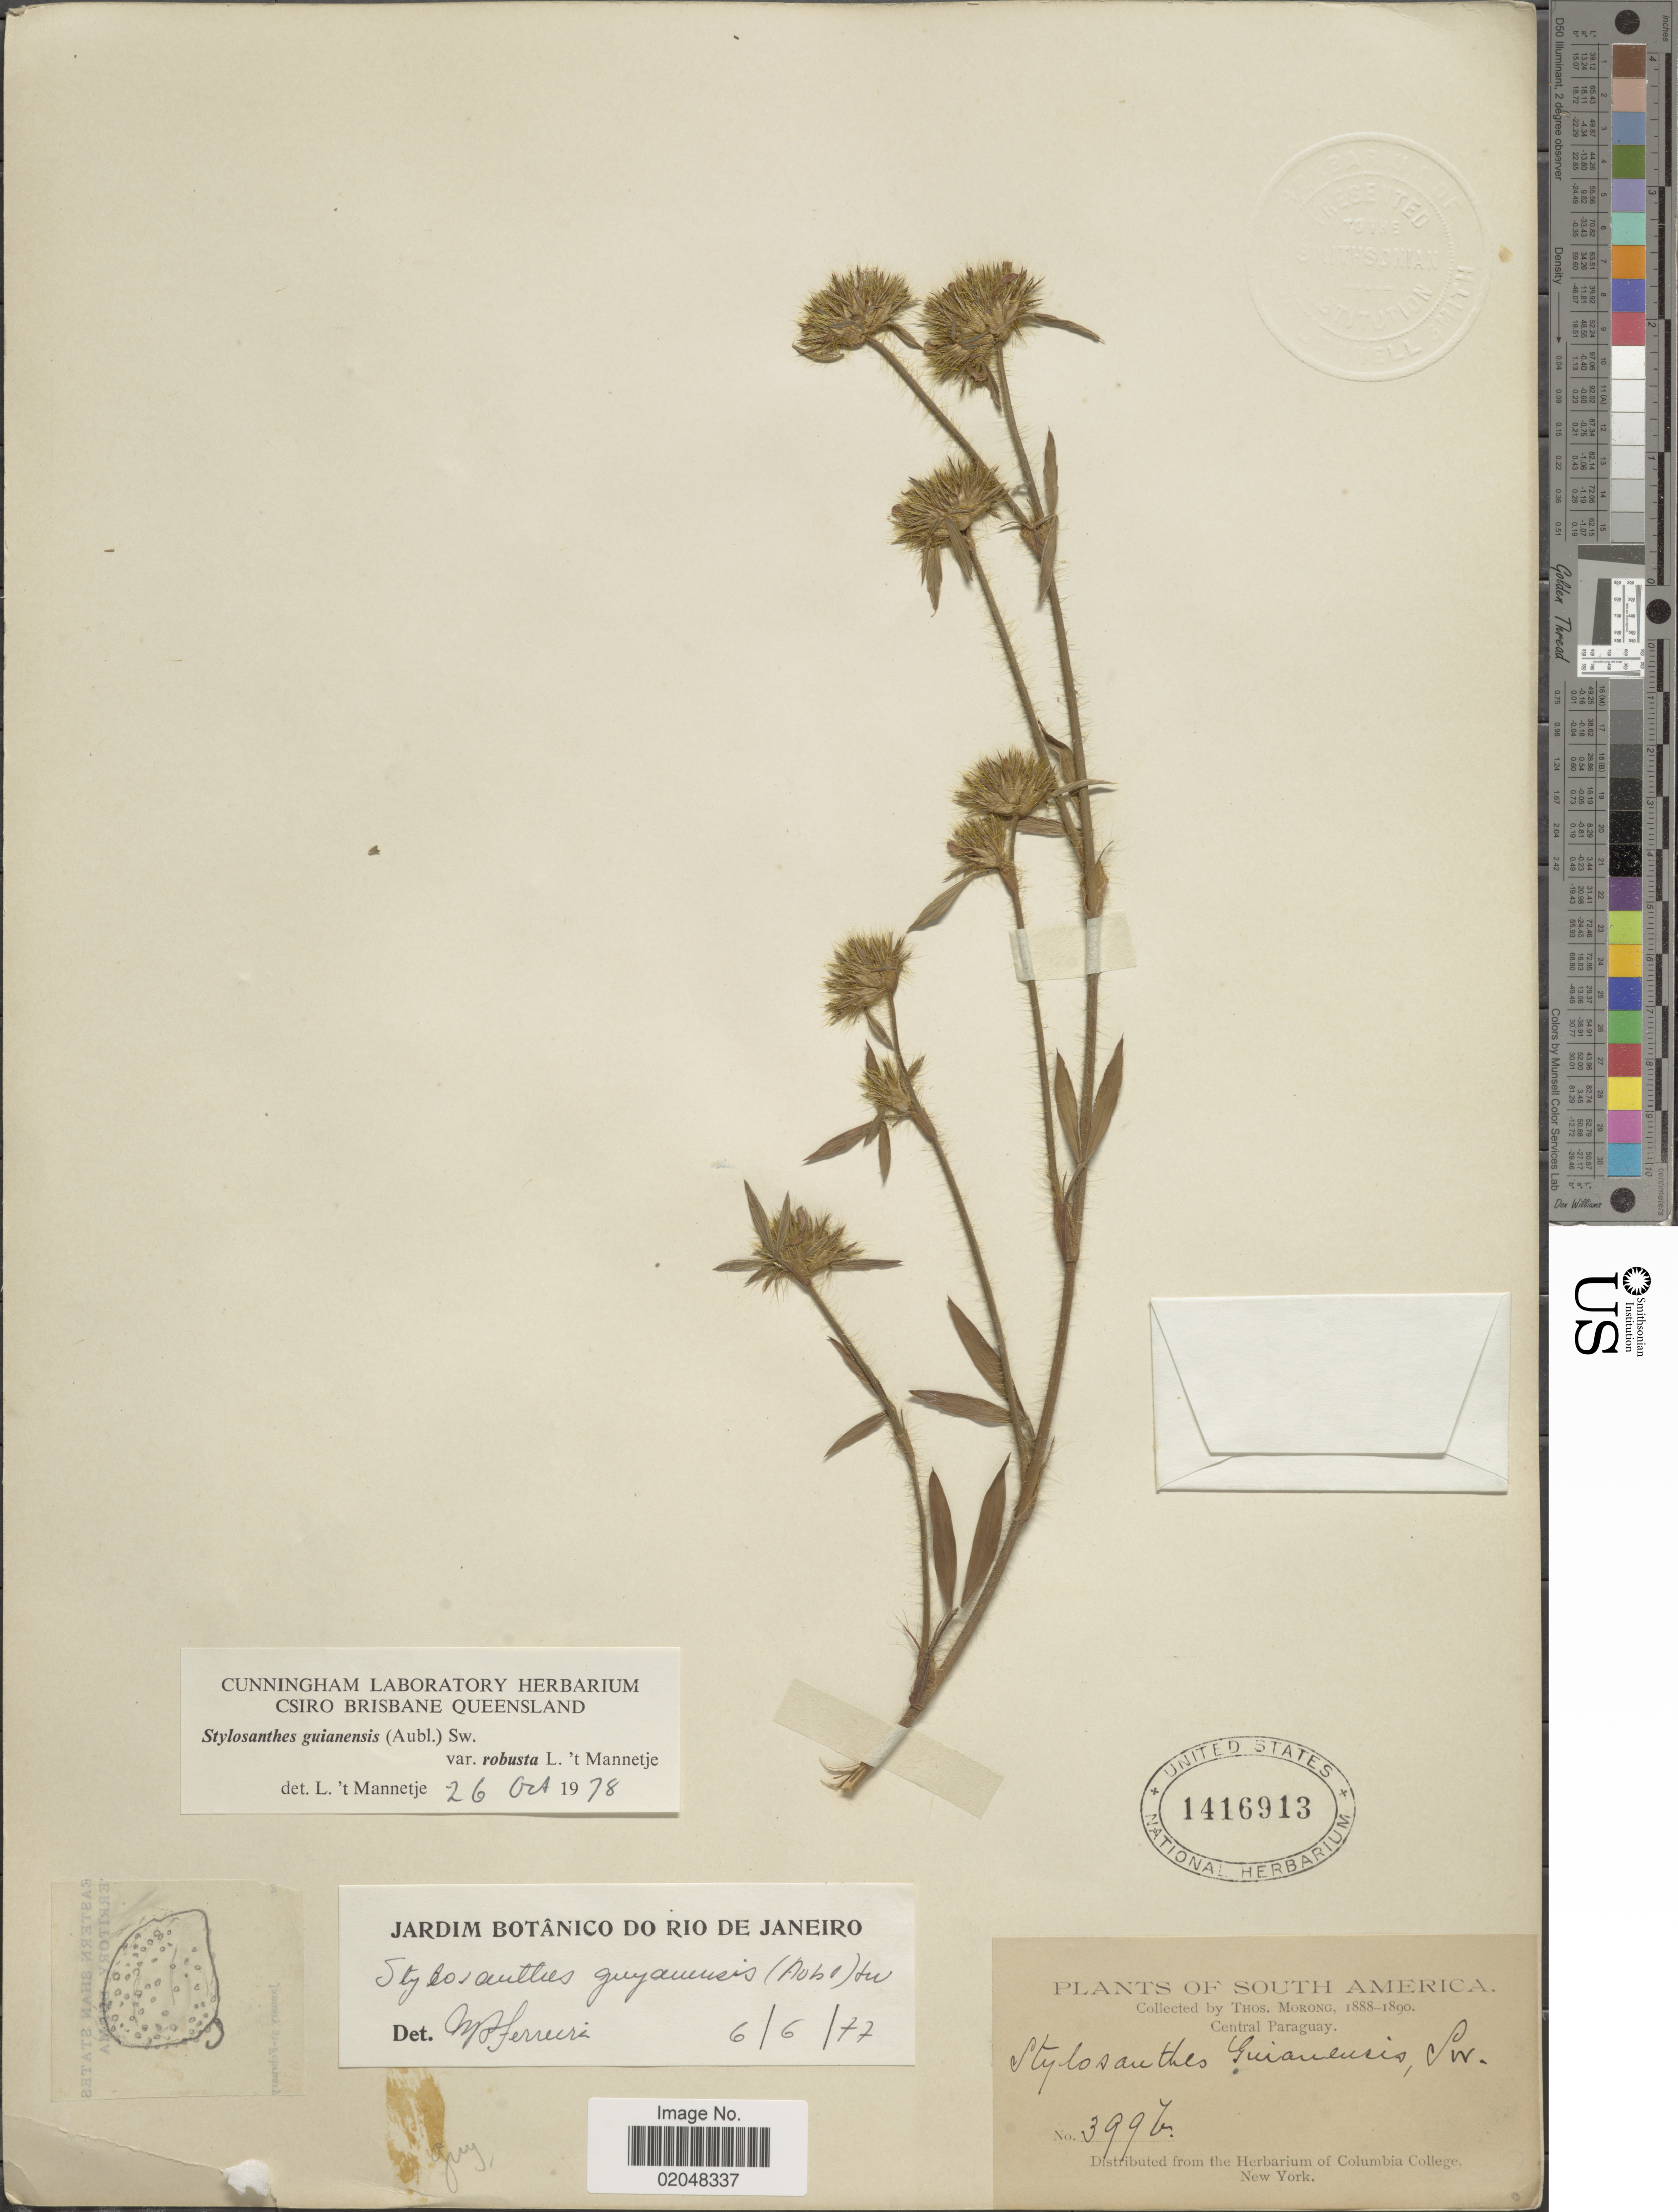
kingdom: Plantae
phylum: Tracheophyta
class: Magnoliopsida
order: Fabales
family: Fabaceae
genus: Stylosanthes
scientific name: Stylosanthes guianensis var. robusta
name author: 't Mannetje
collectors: ex herb. T. Morong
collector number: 399b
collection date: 1888/1890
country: Paraguay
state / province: Central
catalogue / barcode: US 1416913